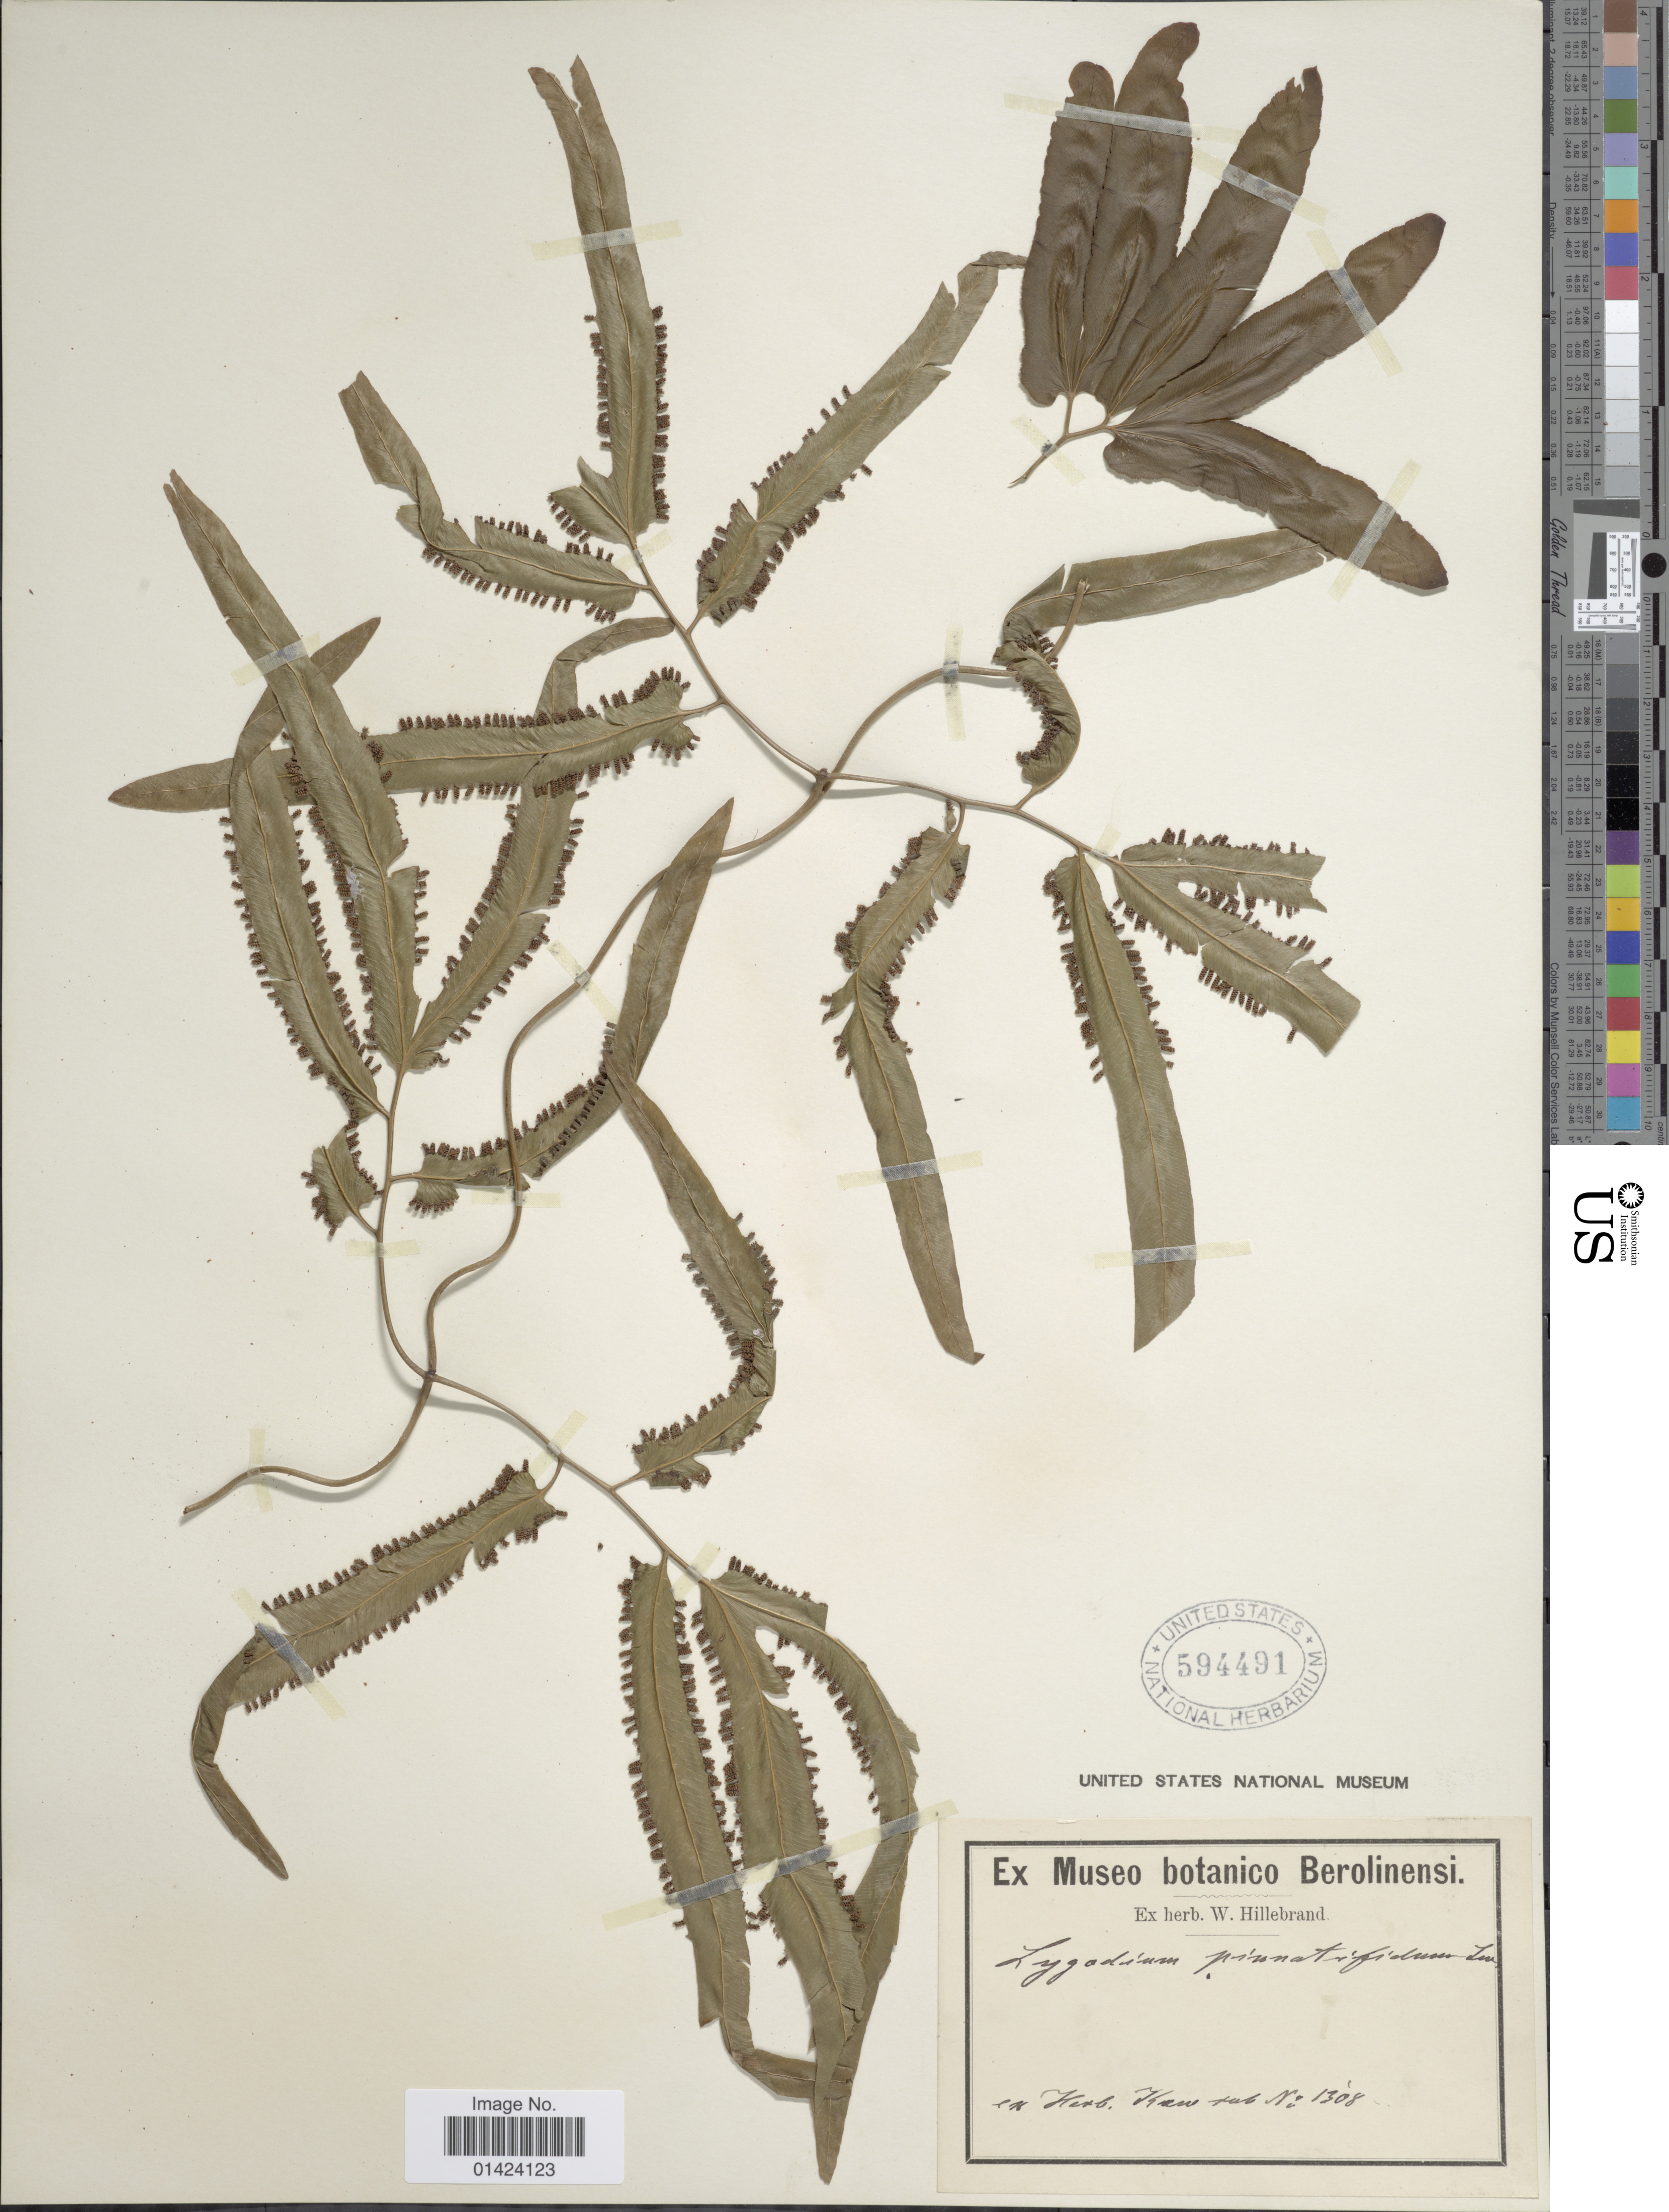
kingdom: Plantae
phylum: Tracheophyta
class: Polypodiopsida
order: Schizaeales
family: Lygodiaceae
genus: Lygodium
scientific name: Lygodium flexuosum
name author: Sw.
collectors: ex Herb. Kew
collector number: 1308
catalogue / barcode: US 594491